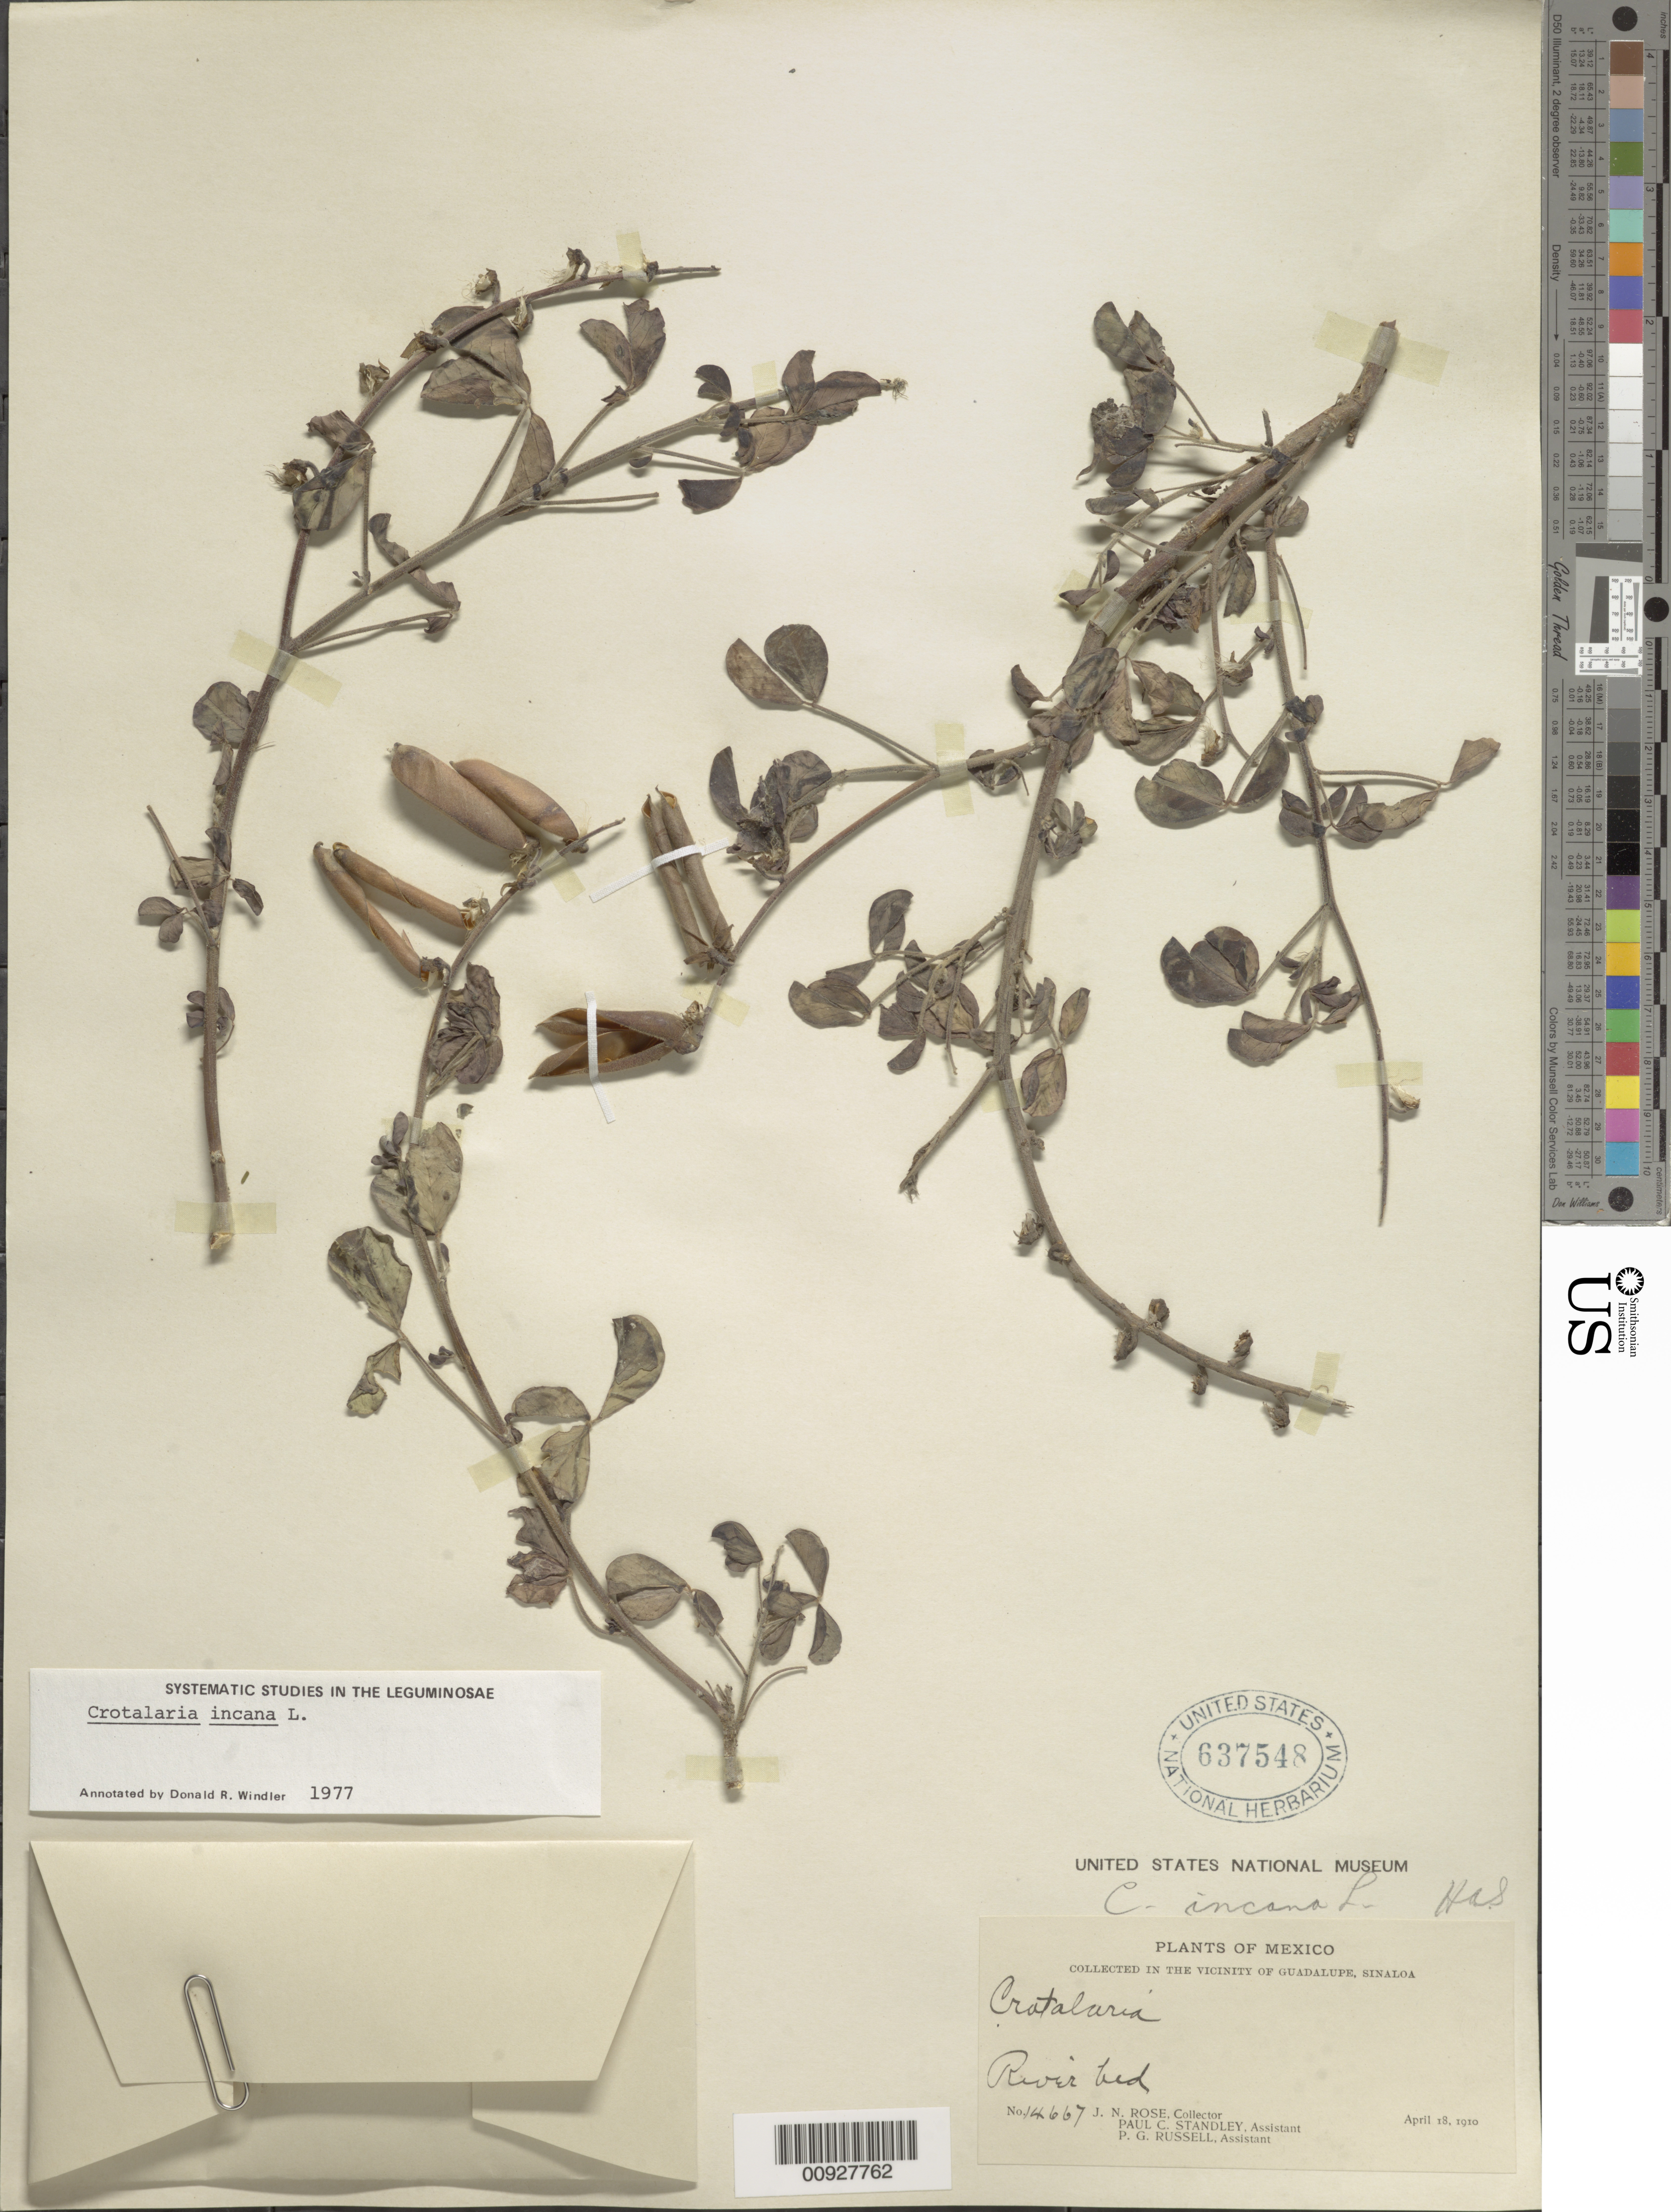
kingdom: Plantae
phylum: Tracheophyta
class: Magnoliopsida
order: Fabales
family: Fabaceae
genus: Crotalaria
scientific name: Crotalaria incana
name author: L.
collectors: J. N. Rose, P. C. Standley & P. G. Russell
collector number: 14667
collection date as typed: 18 Apr 1910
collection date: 1910-04-18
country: Mexico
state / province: Sinaloa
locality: In the vicinity of Guadalupe, State of Sinaloa.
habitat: River bed.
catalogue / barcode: US 637548